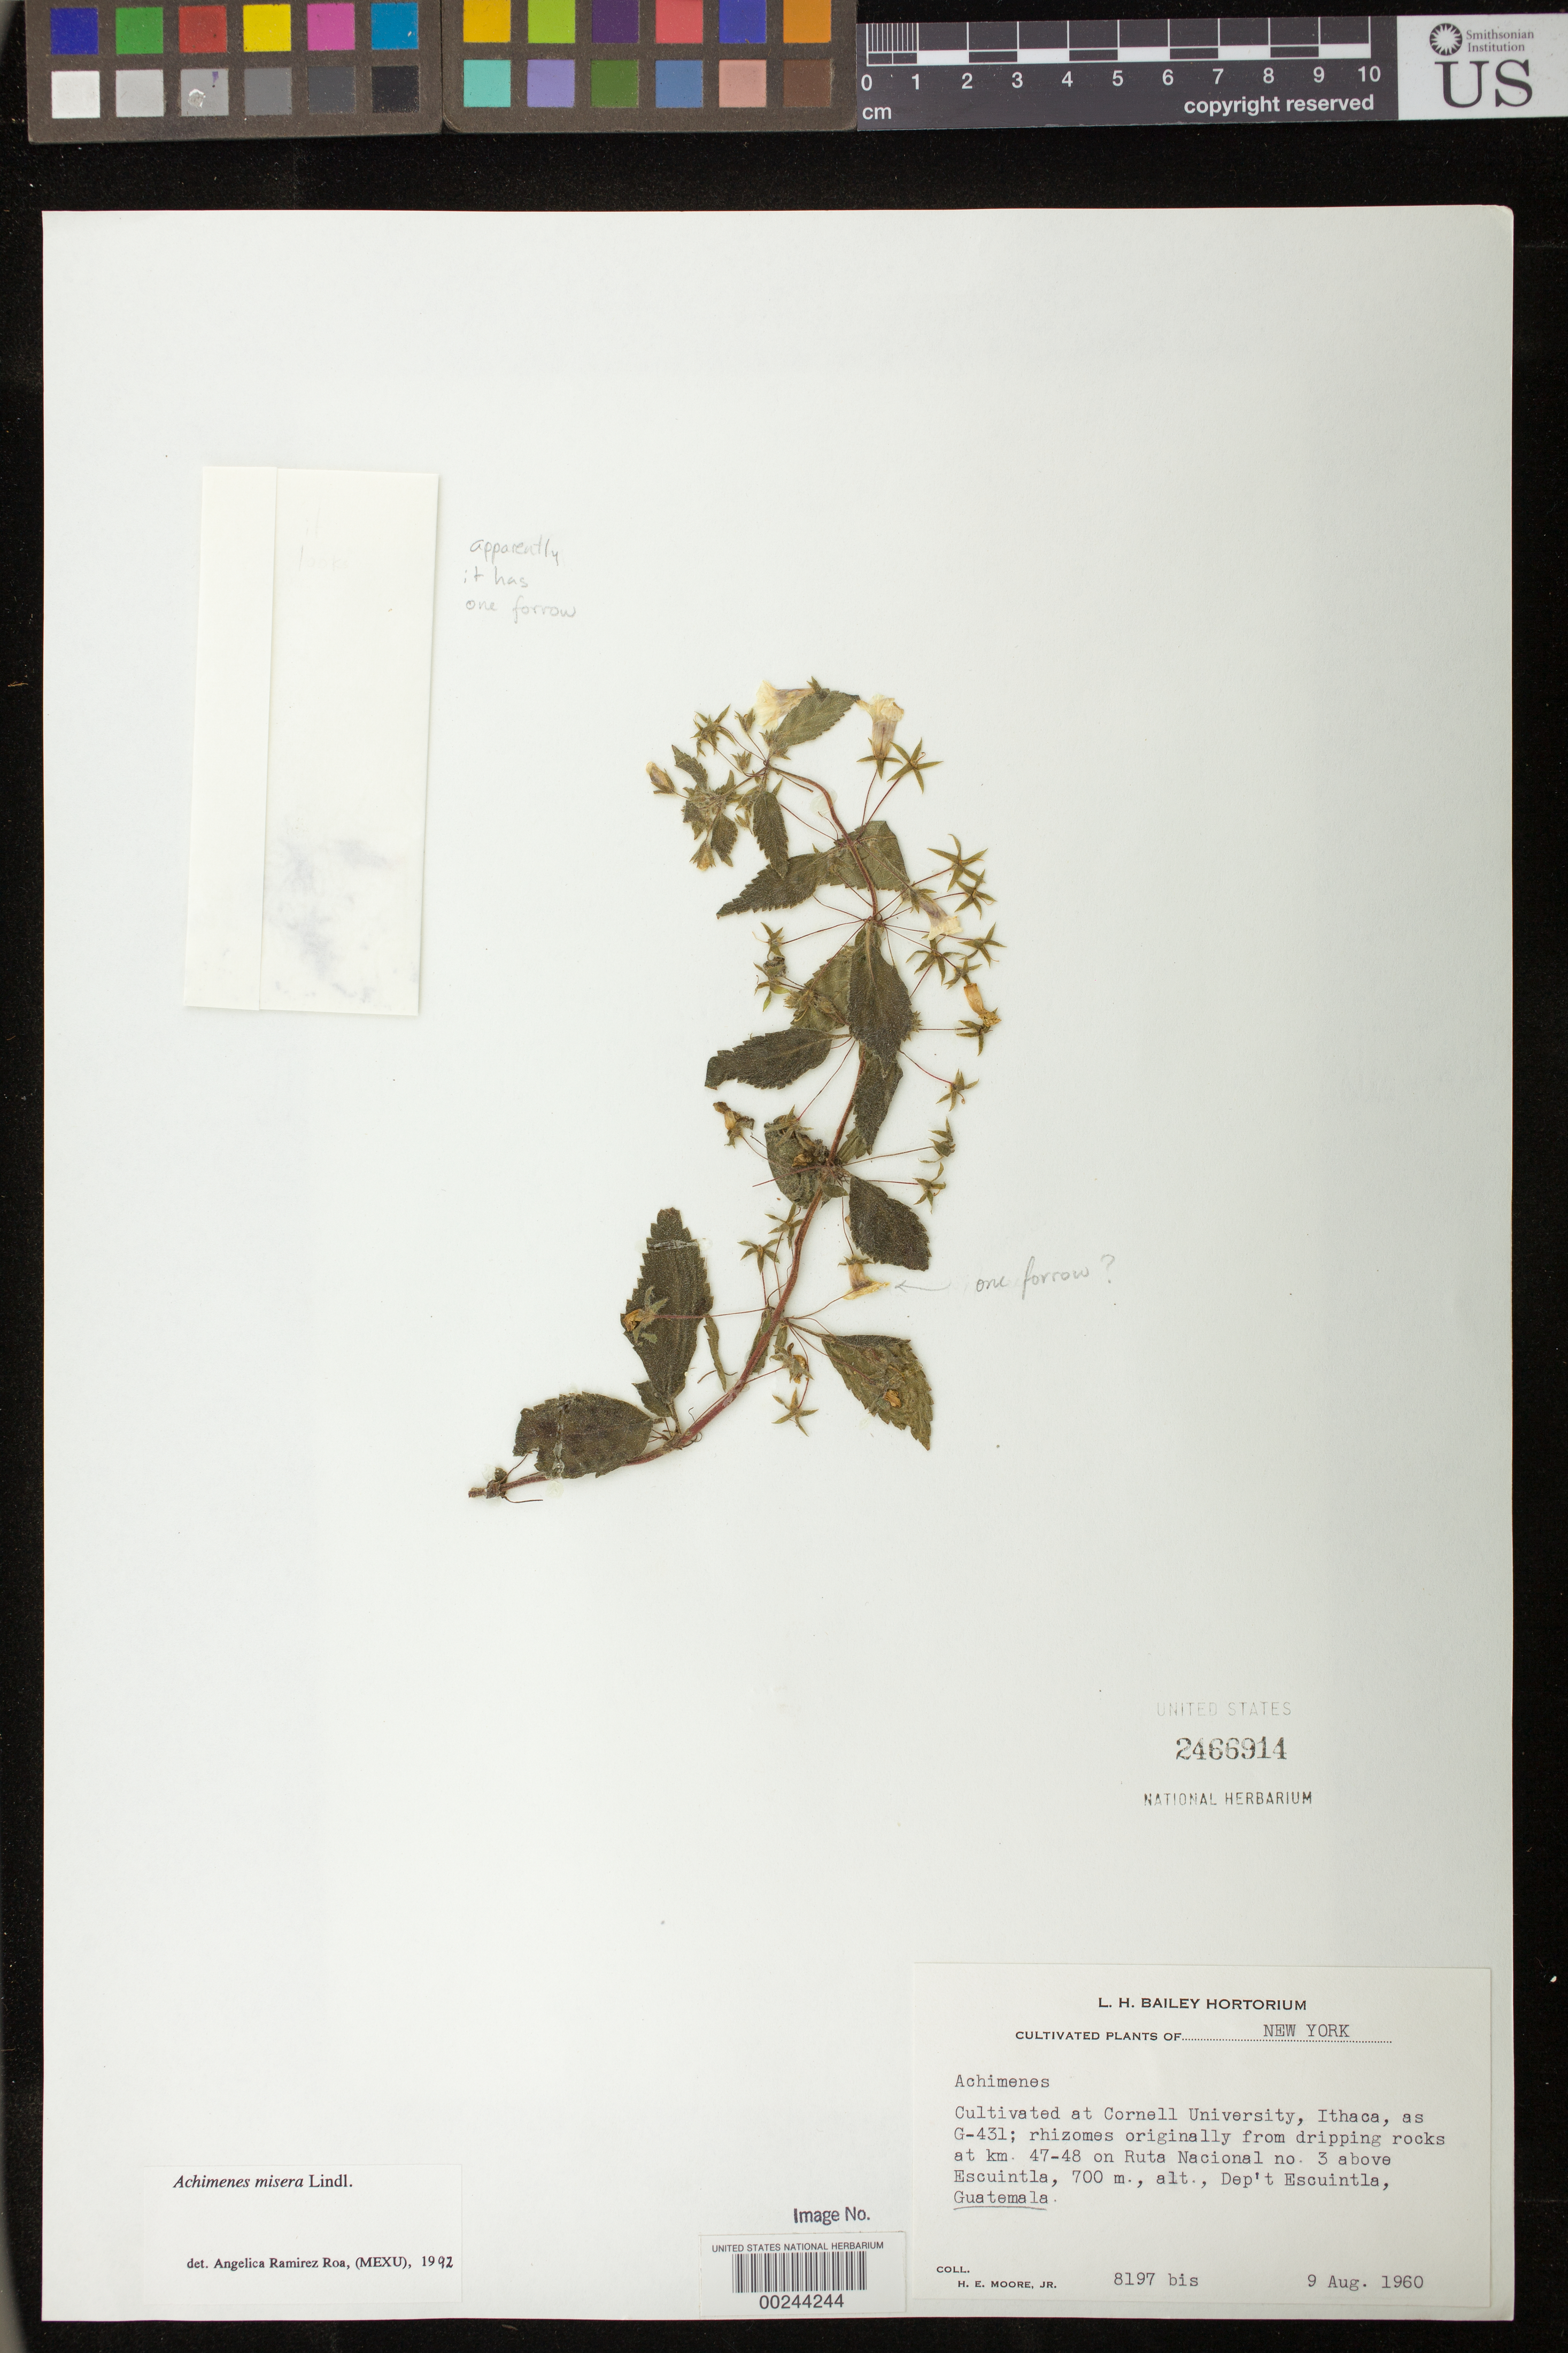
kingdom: Plantae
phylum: Tracheophyta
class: Magnoliopsida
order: Lamiales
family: Gesneriaceae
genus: Achimenes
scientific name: Achimenes sp.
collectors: H. E. Moore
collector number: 8197 bis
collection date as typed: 09 Aug 1960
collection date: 1960-08-09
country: Guatemala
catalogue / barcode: US 2466914